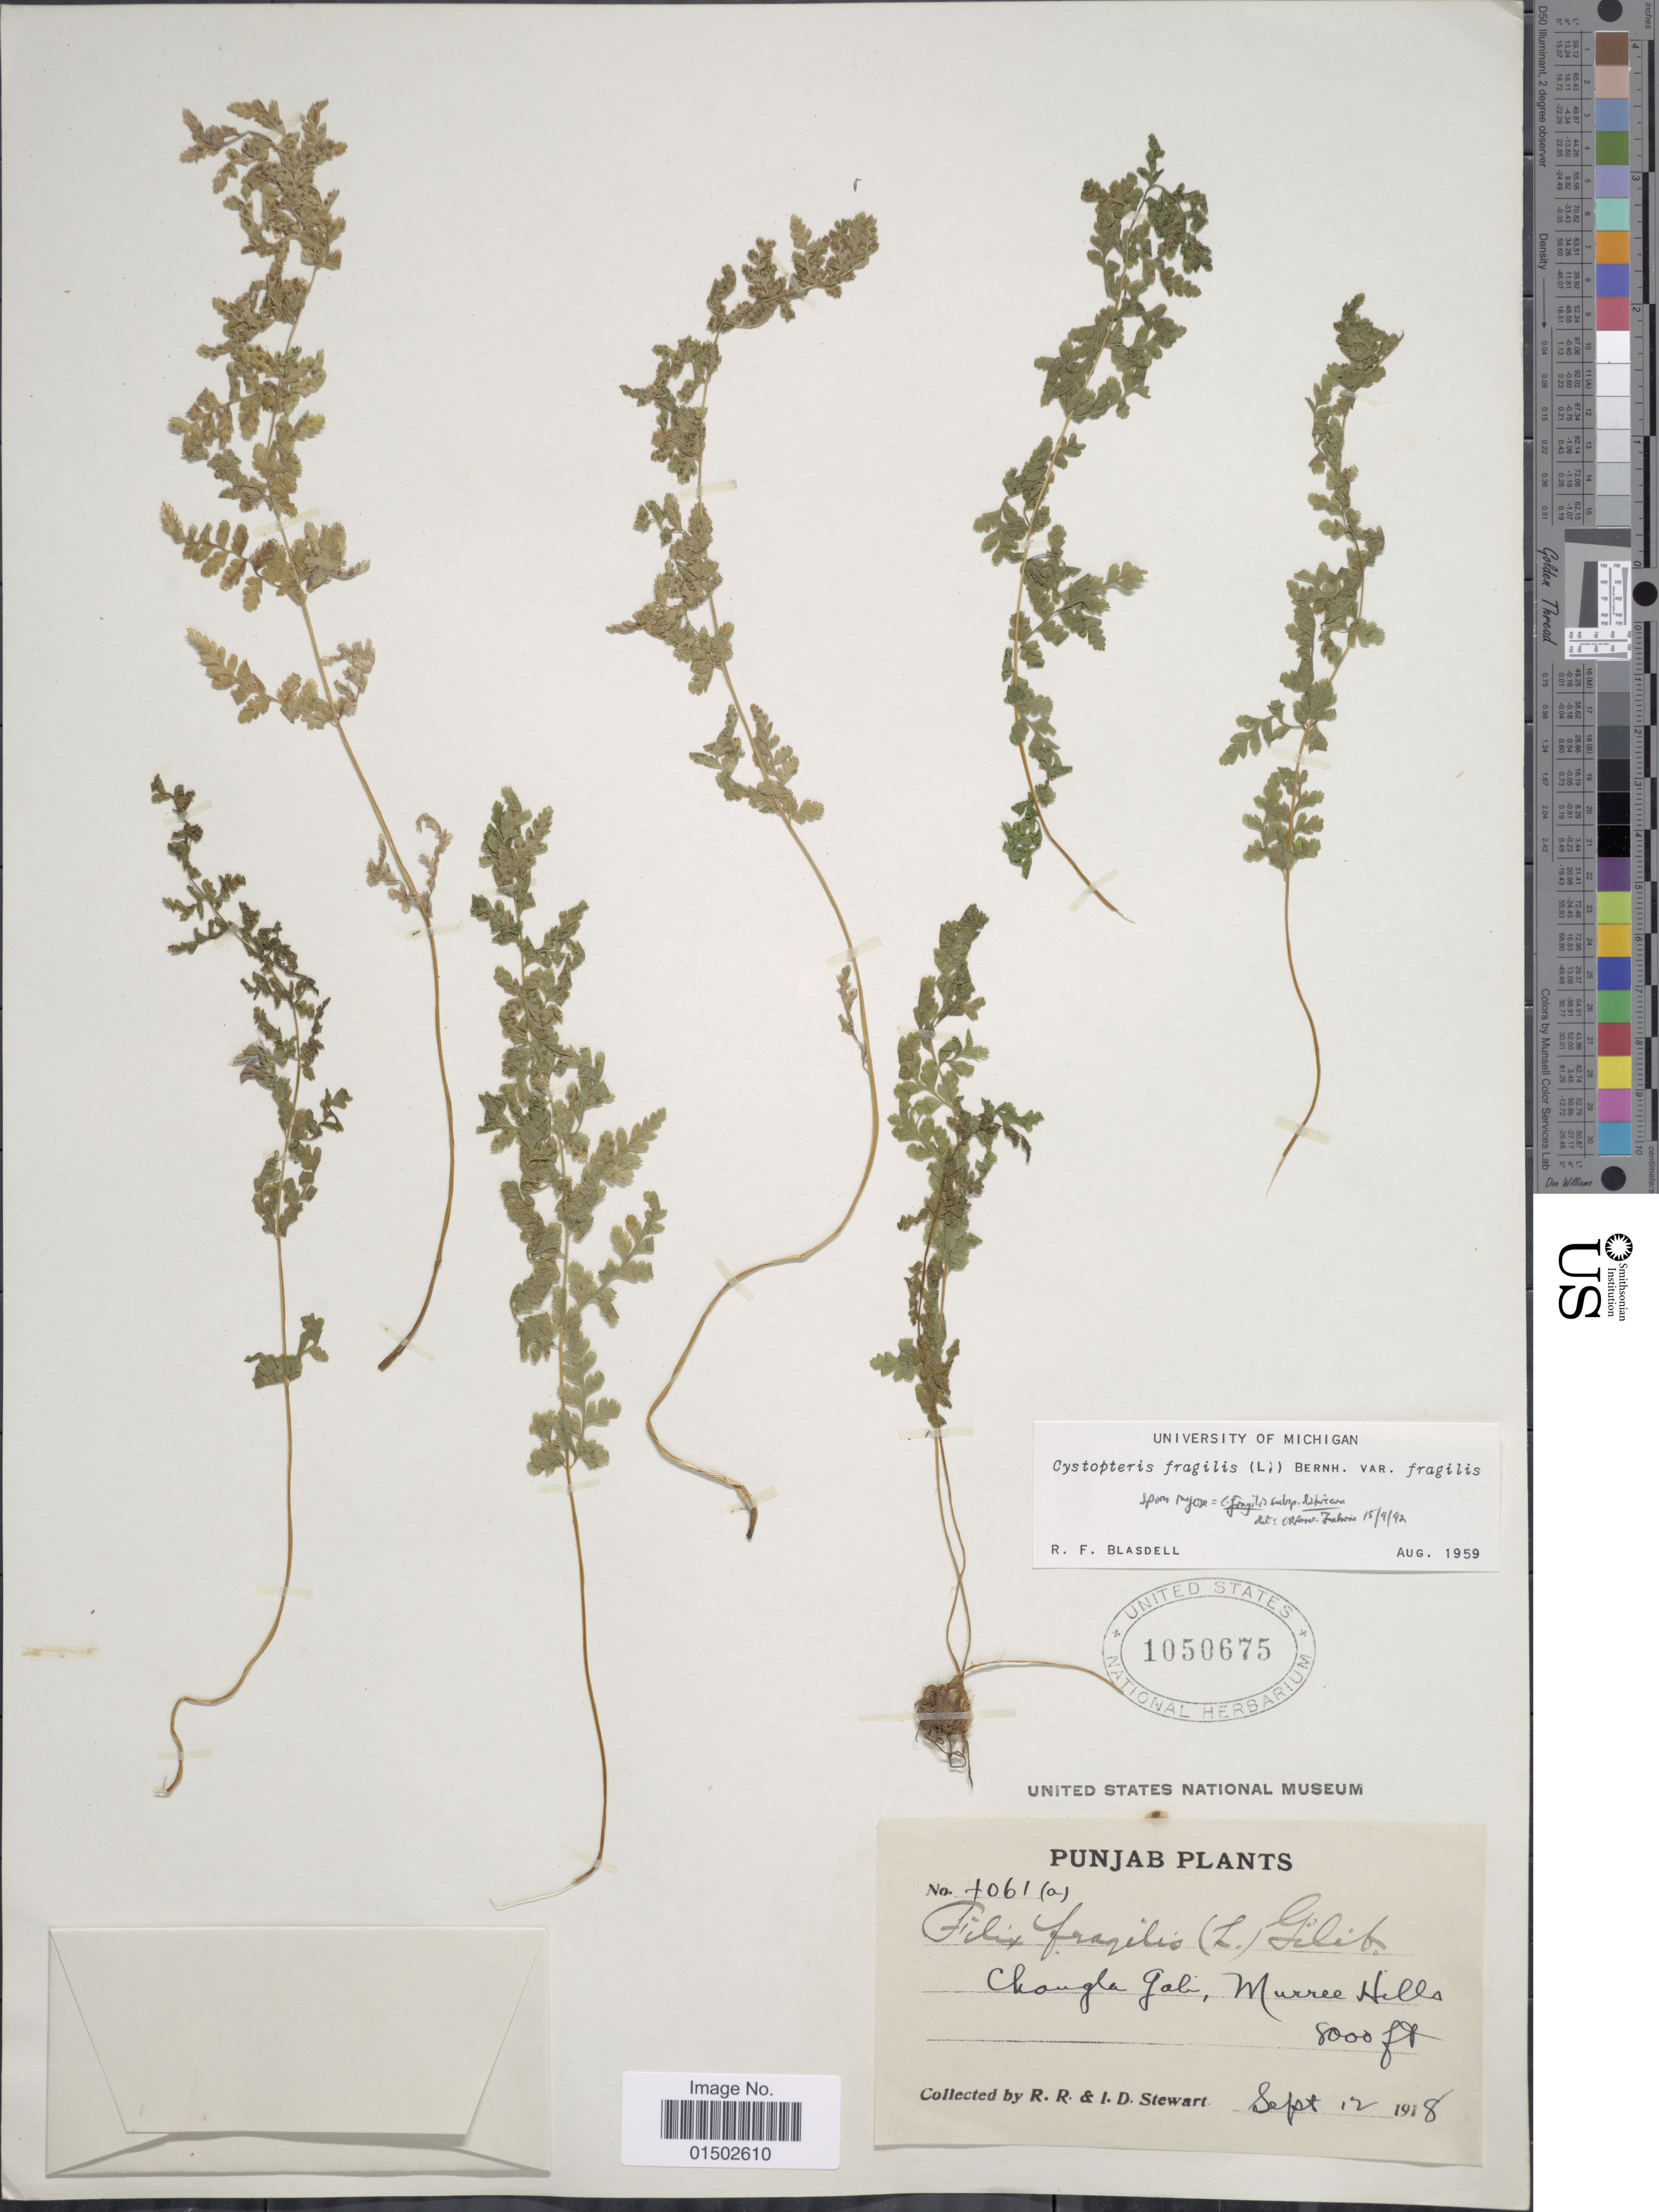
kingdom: Plantae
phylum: Tracheophyta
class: Polypodiopsida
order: Polypodiales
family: Cystopteridaceae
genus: Cystopteris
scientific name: Cystopteris fragilis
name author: (L.) Bernh.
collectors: R. R. Stewart & I. Stewart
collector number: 4061 (a)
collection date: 1918-09-12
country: Pakistan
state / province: Punjab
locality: Changla Gali, Murree Hills.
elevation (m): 2438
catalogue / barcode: US 1050675